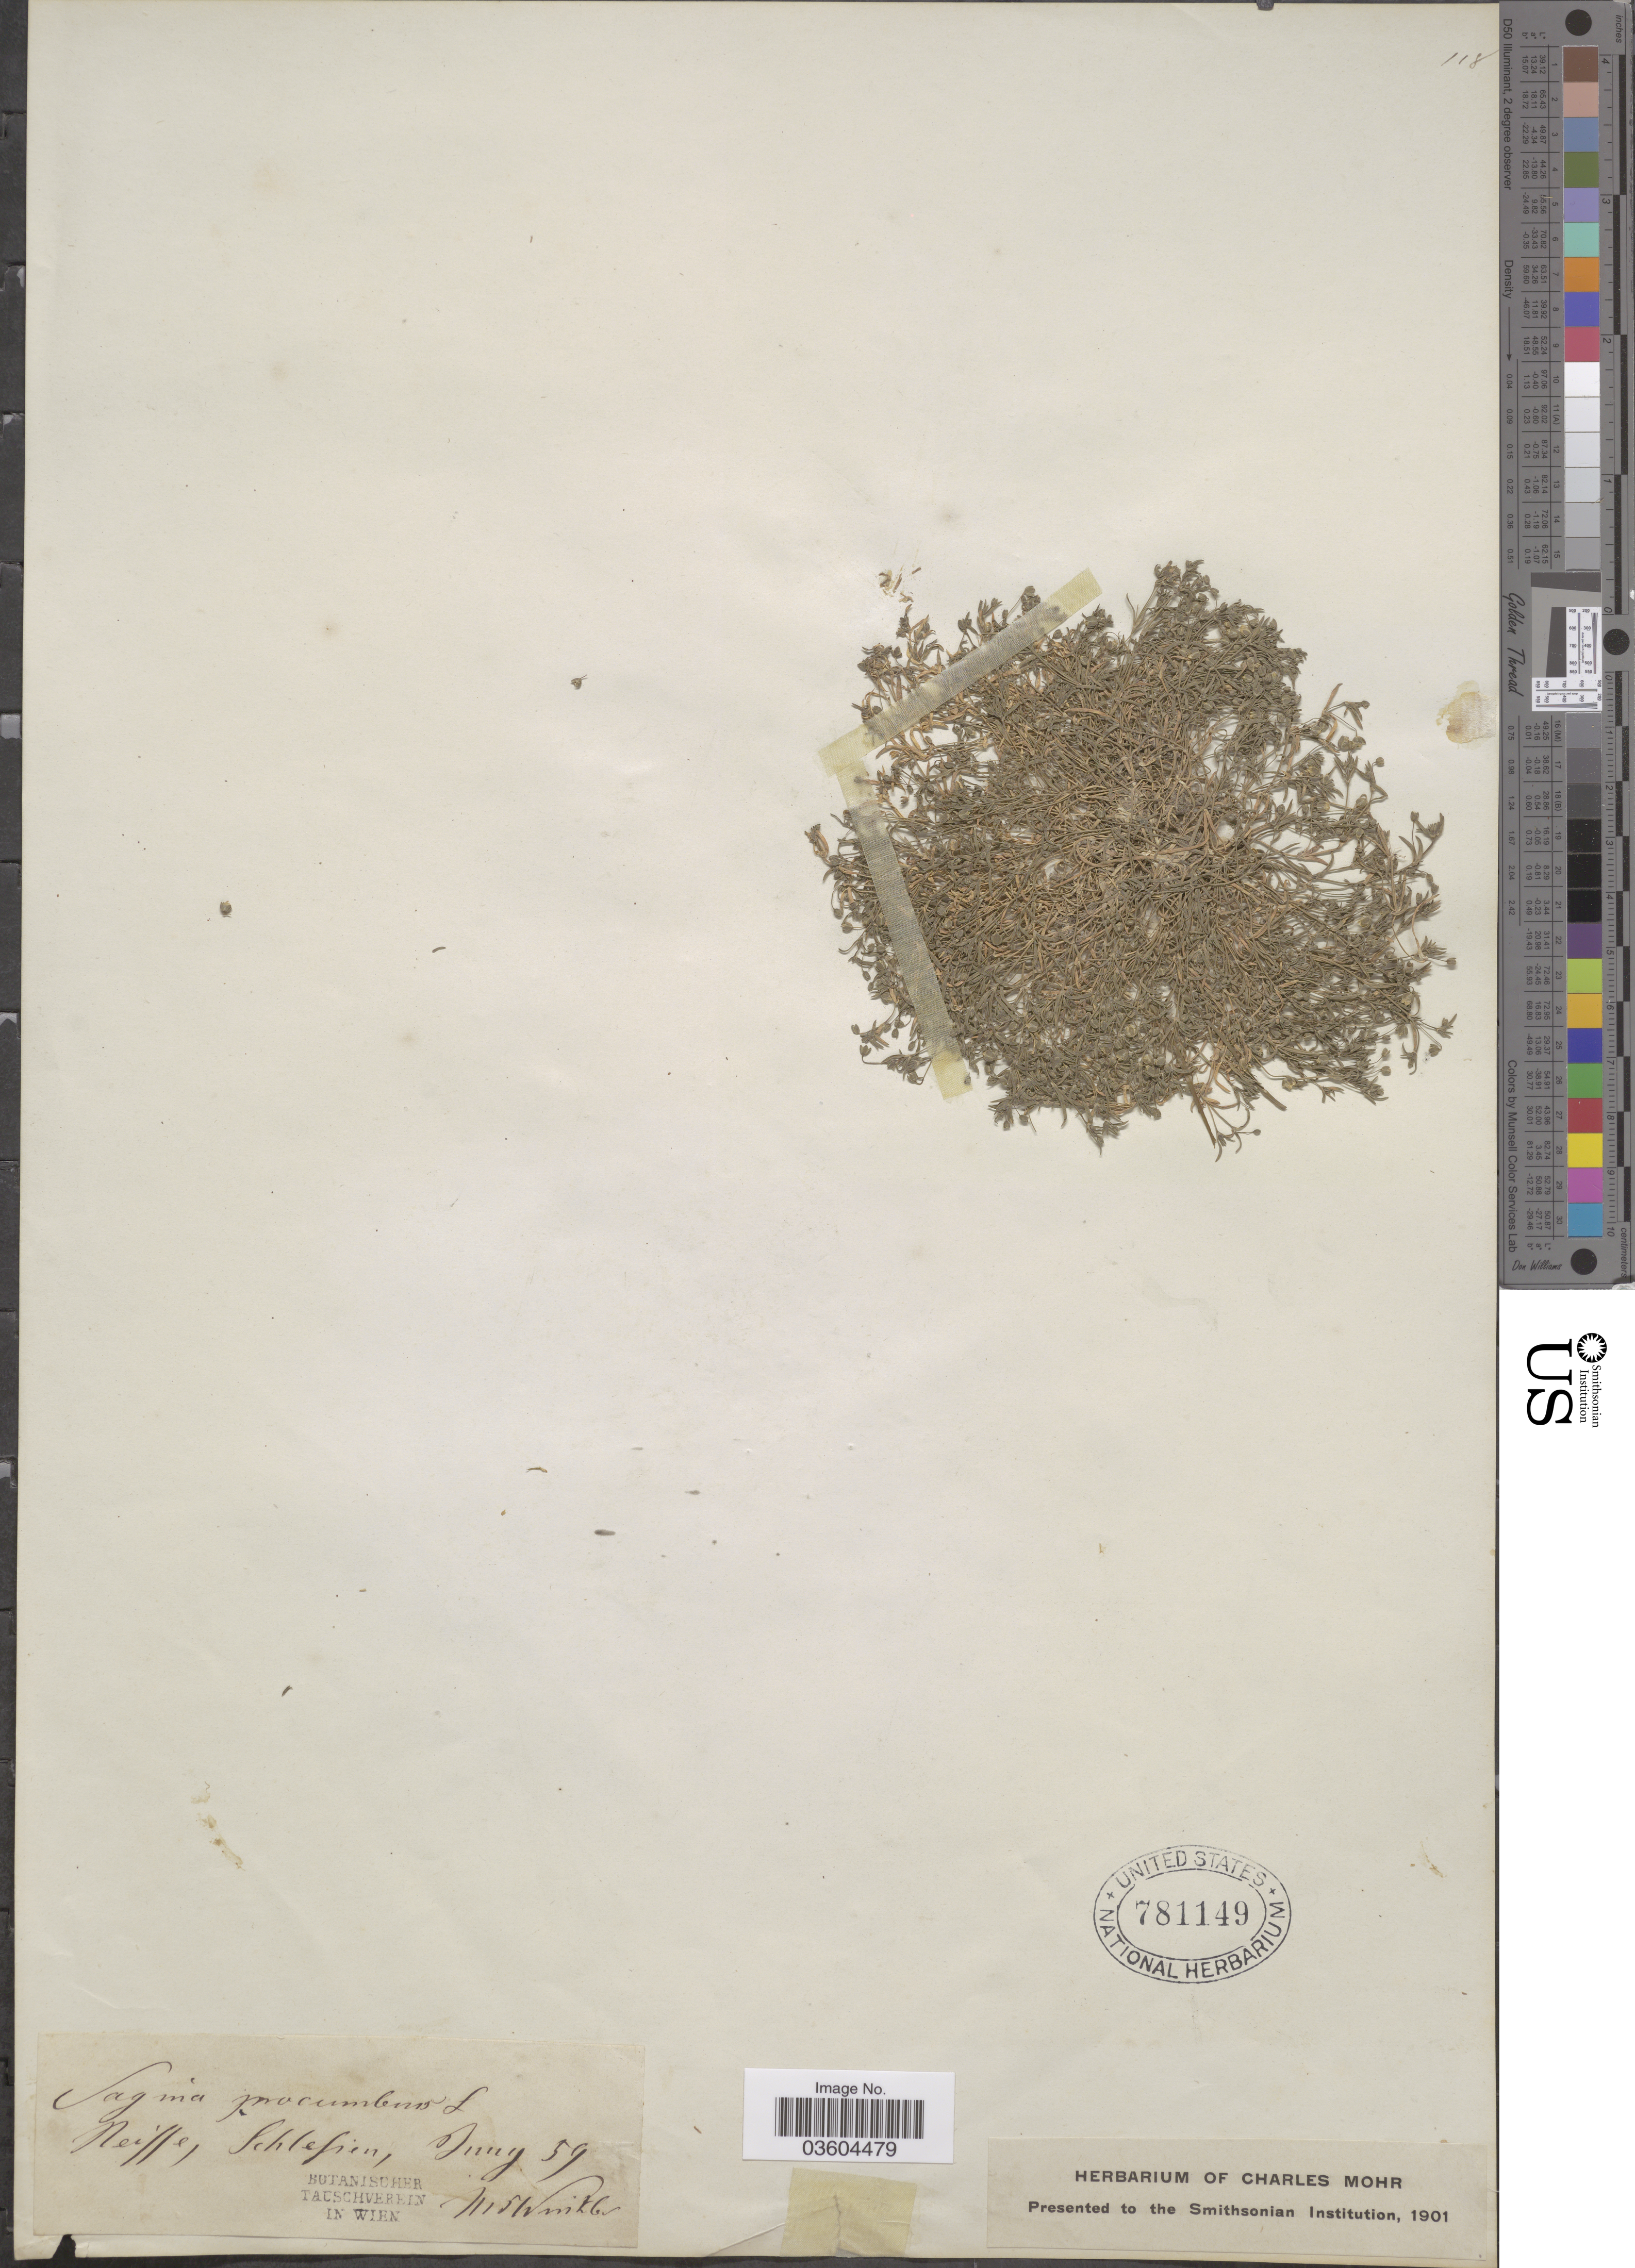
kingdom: Plantae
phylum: Tracheophyta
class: Magnoliopsida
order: Caryophyllales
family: Caryophyllaceae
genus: Sagina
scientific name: Sagina procumbens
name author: L.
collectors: M. Winkler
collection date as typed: Transcribed d/m/y: /6/59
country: Poland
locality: Neisse, Schlessien.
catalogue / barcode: US 781149